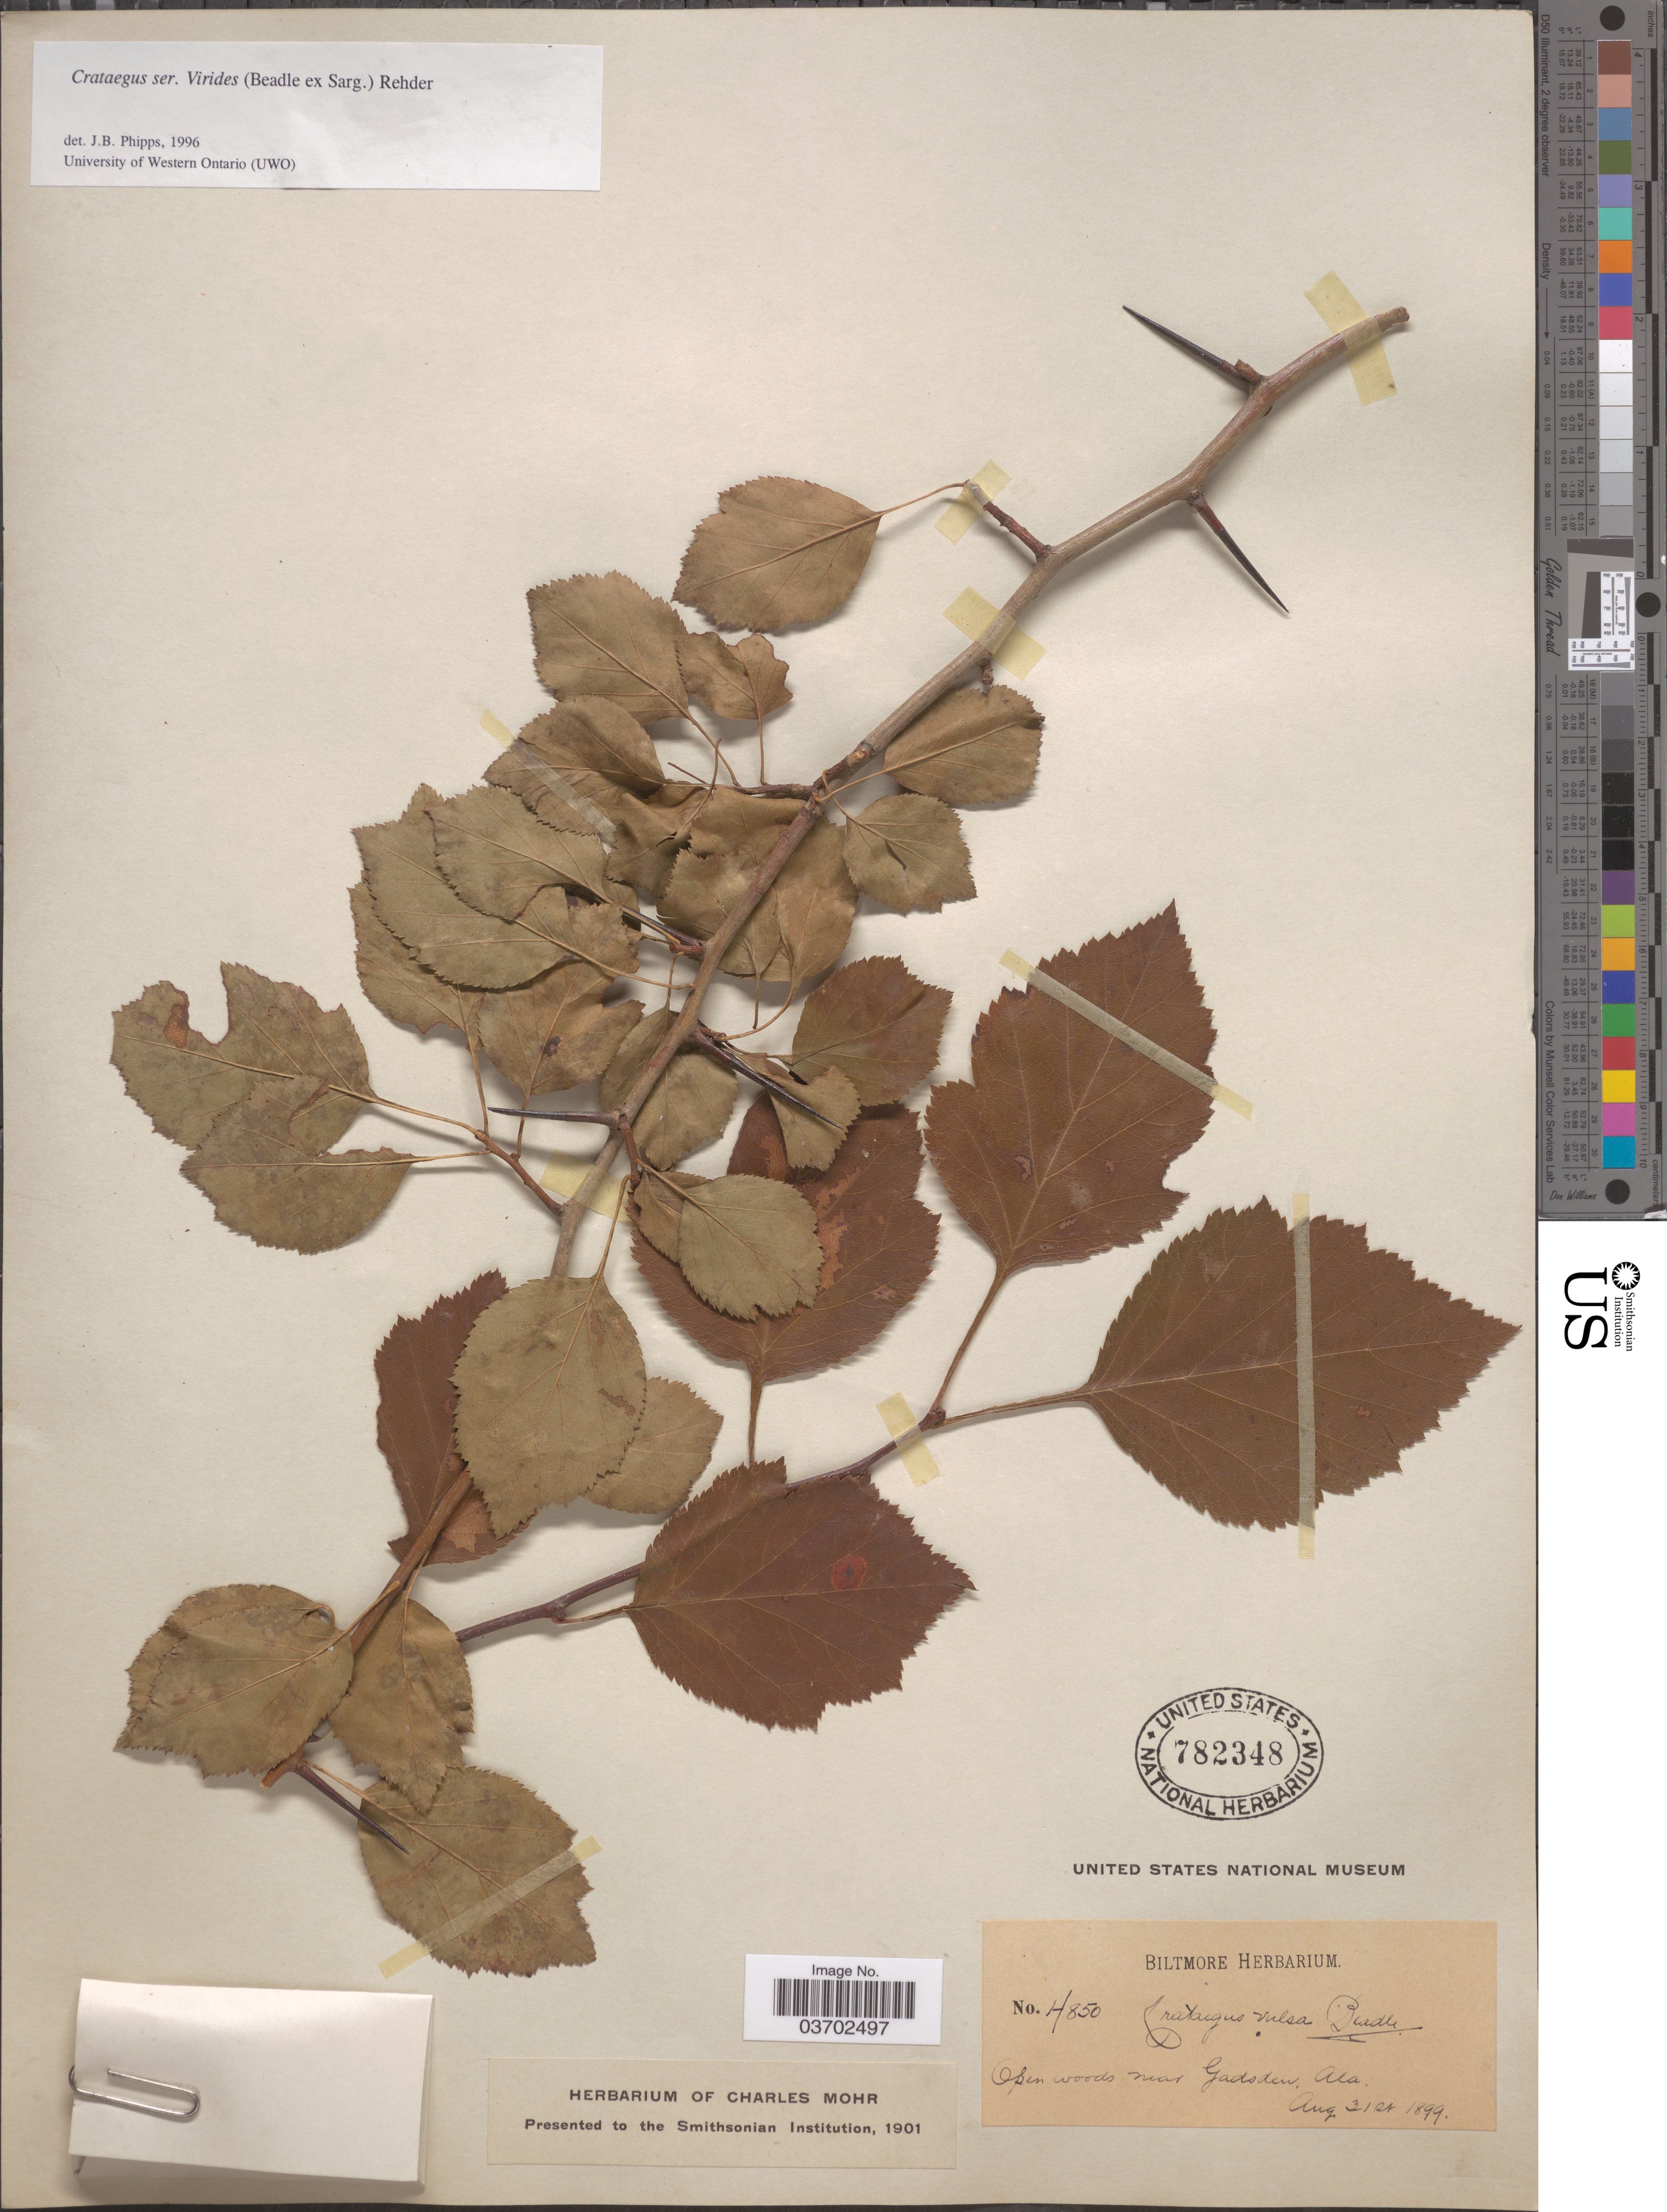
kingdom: Plantae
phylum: Tracheophyta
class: Magnoliopsida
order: Rosales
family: Rosaceae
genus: Crataegus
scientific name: Crataegus vulsa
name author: Beadle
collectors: ex herb. Biltmore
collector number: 4850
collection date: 1899-08-31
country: United States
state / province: Alabama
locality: Open woods near Gadsden.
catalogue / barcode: US 782348